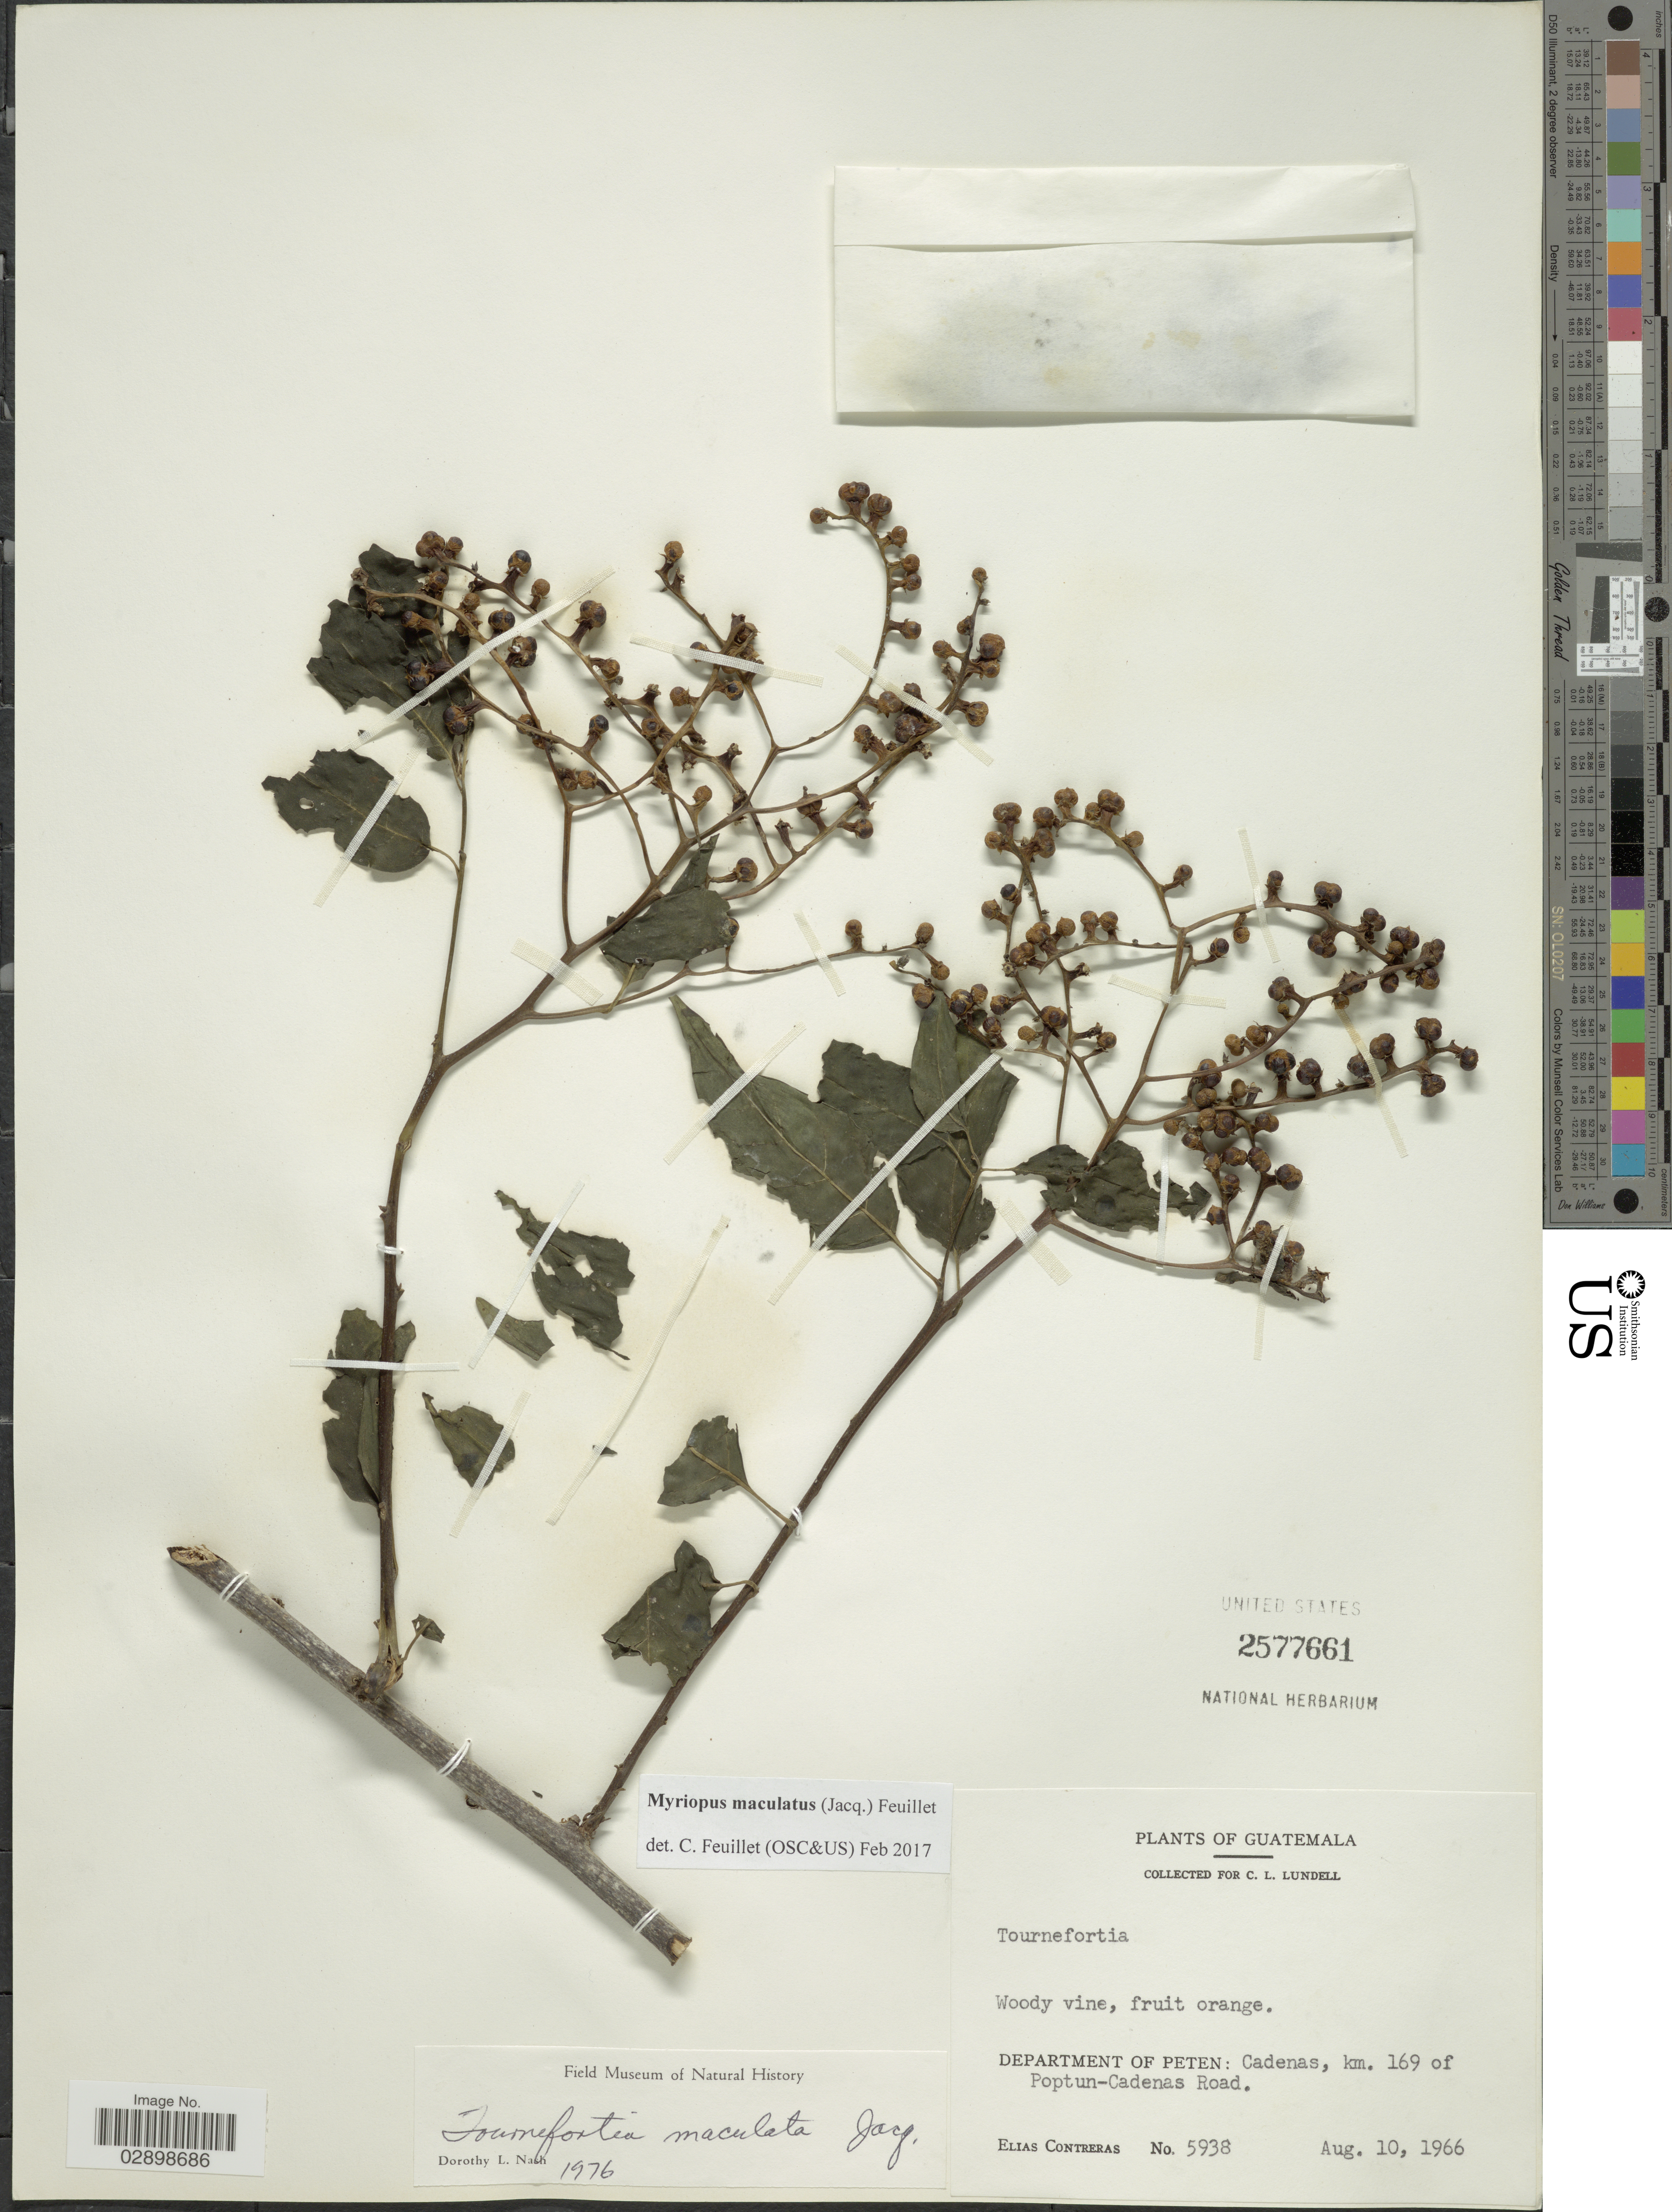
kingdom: Plantae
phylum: Tracheophyta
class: Magnoliopsida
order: Boraginales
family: Heliotropiaceae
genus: Myriopus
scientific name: Myriopus maculatus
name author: (Jacq.) Feuillet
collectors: E. Contreras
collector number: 5938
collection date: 1966-08-10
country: Guatemala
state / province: El Petén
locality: Department of Peten: Cadenas, km. 169 of Poptun-Cadenas Road.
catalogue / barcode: US 2577661